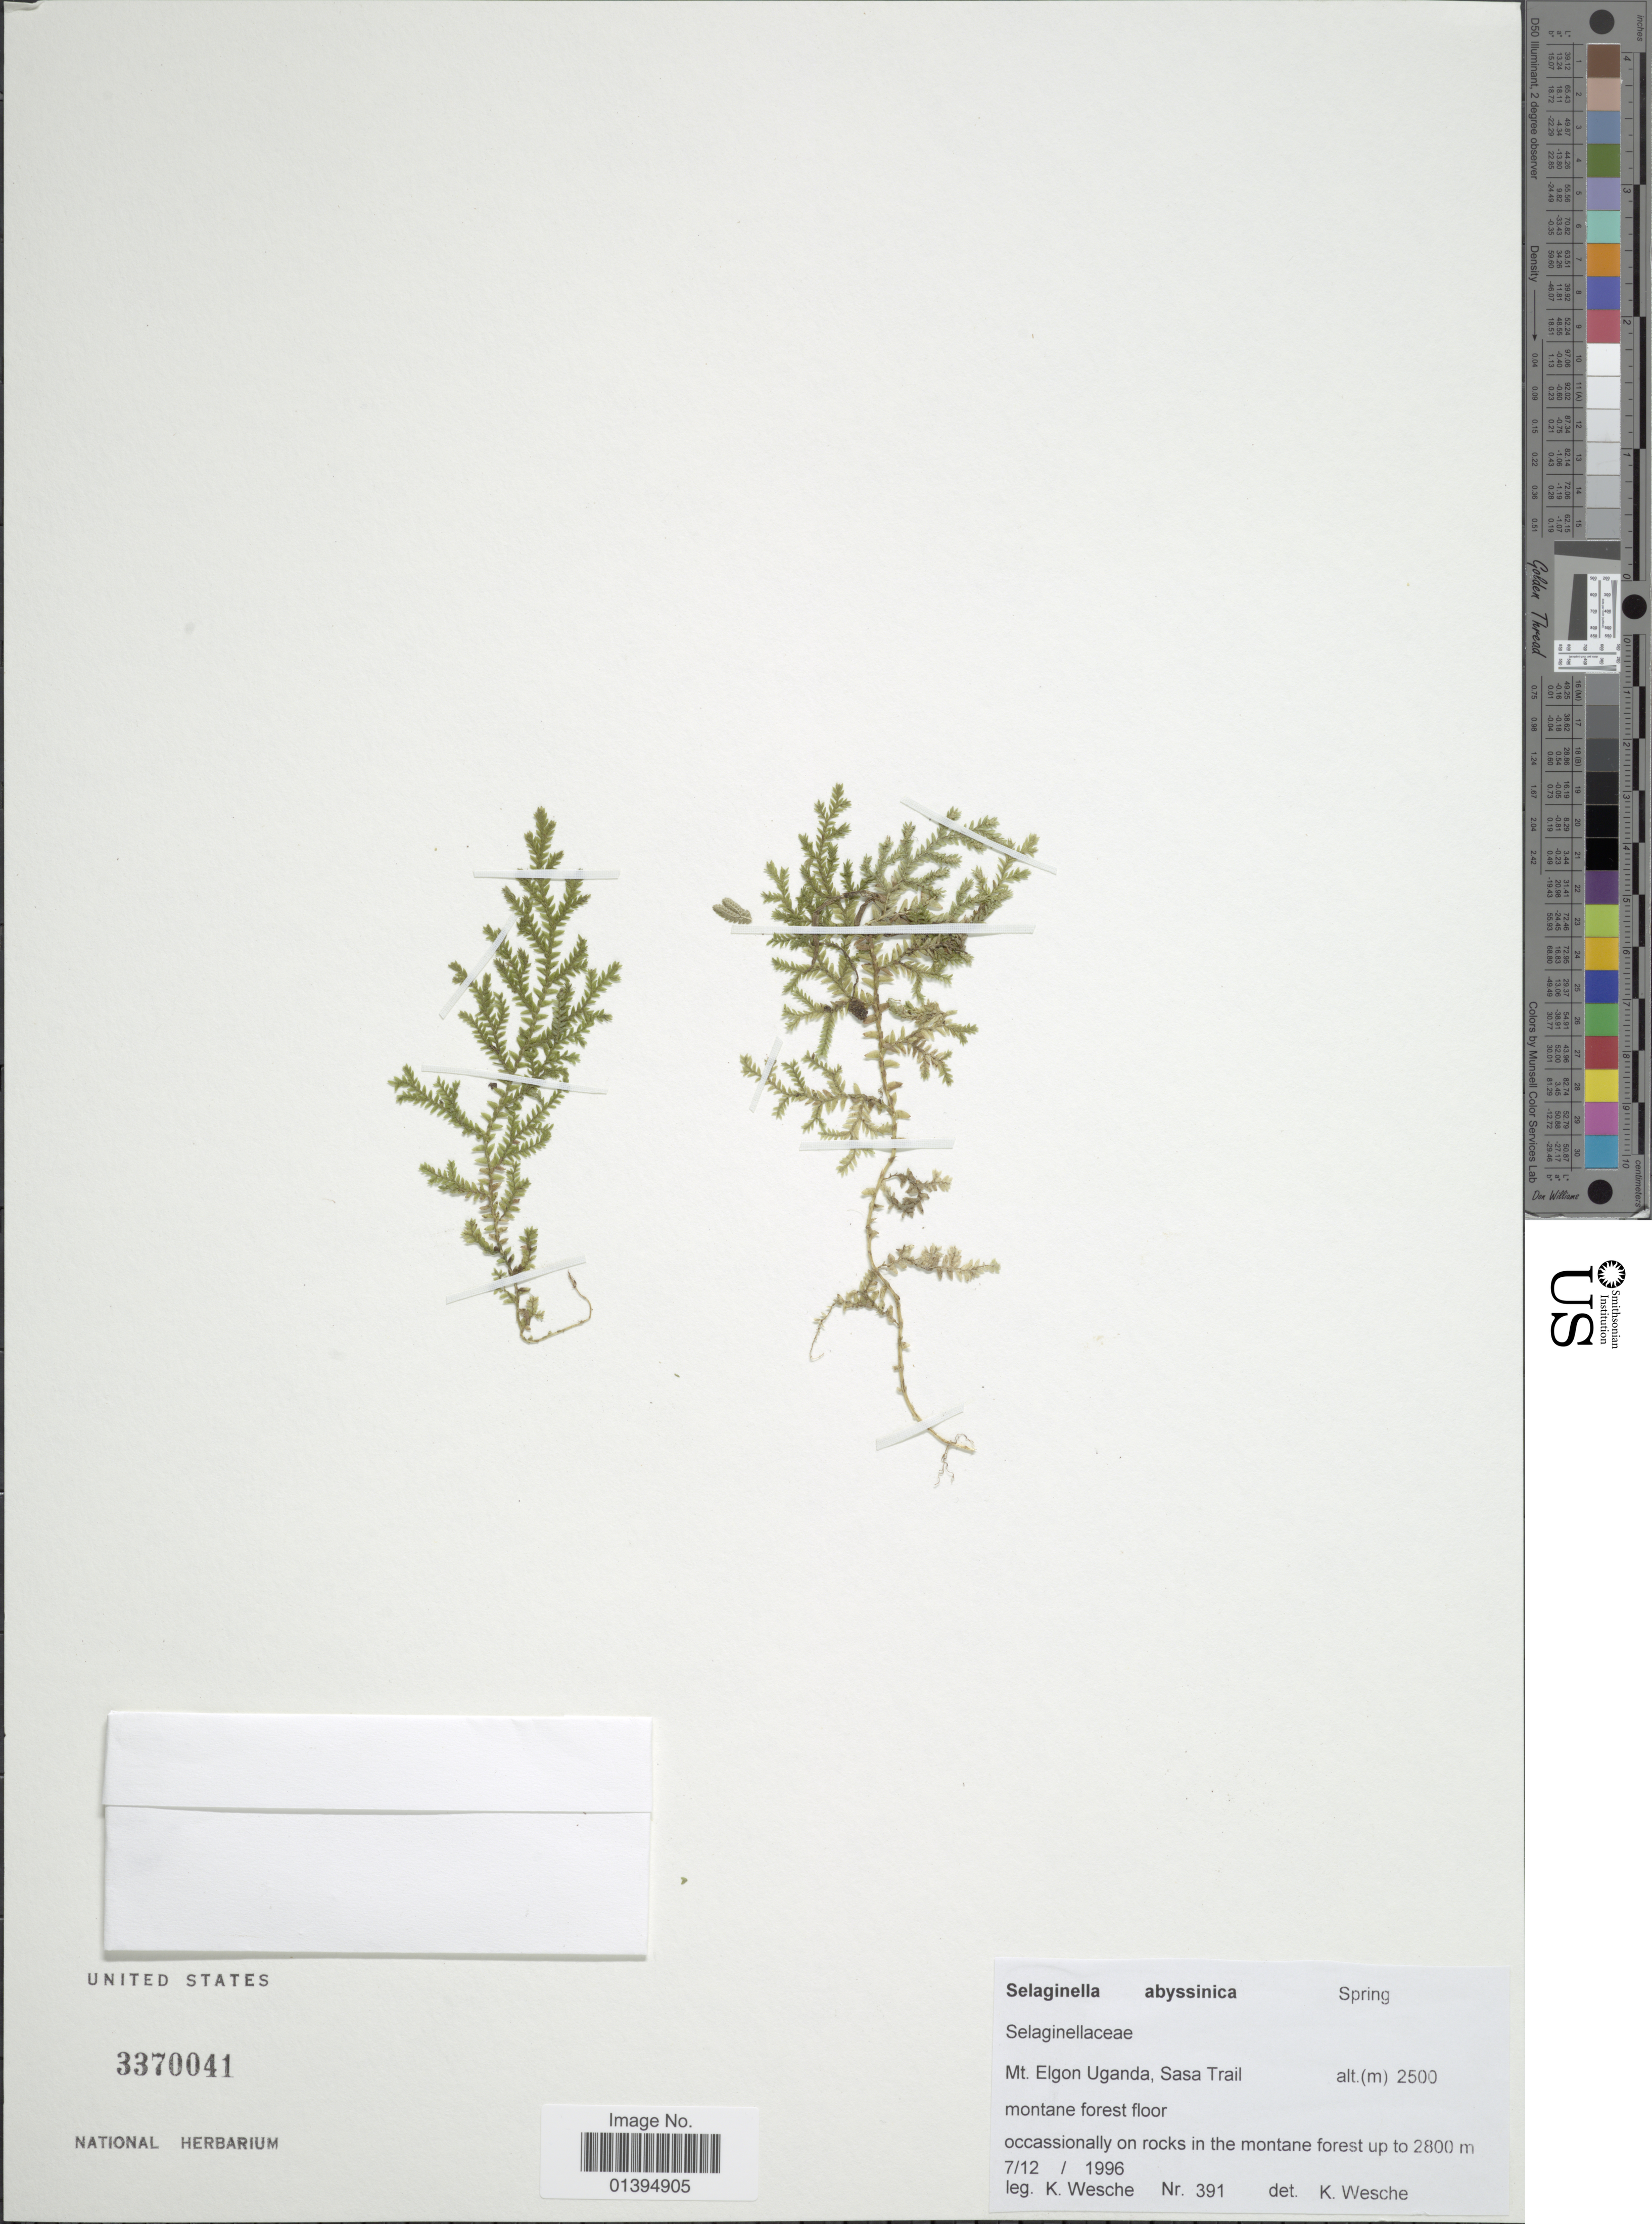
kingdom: Plantae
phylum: Tracheophyta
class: Lycopodiopsida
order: Selaginellales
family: Selaginellaceae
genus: Selaginella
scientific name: Selaginella abyssinica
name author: Spring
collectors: K. Wesche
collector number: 391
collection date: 1996-12-07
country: Uganda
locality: Mt. Elgon Uganda, Sasa Trail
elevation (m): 2500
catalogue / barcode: US 3370041